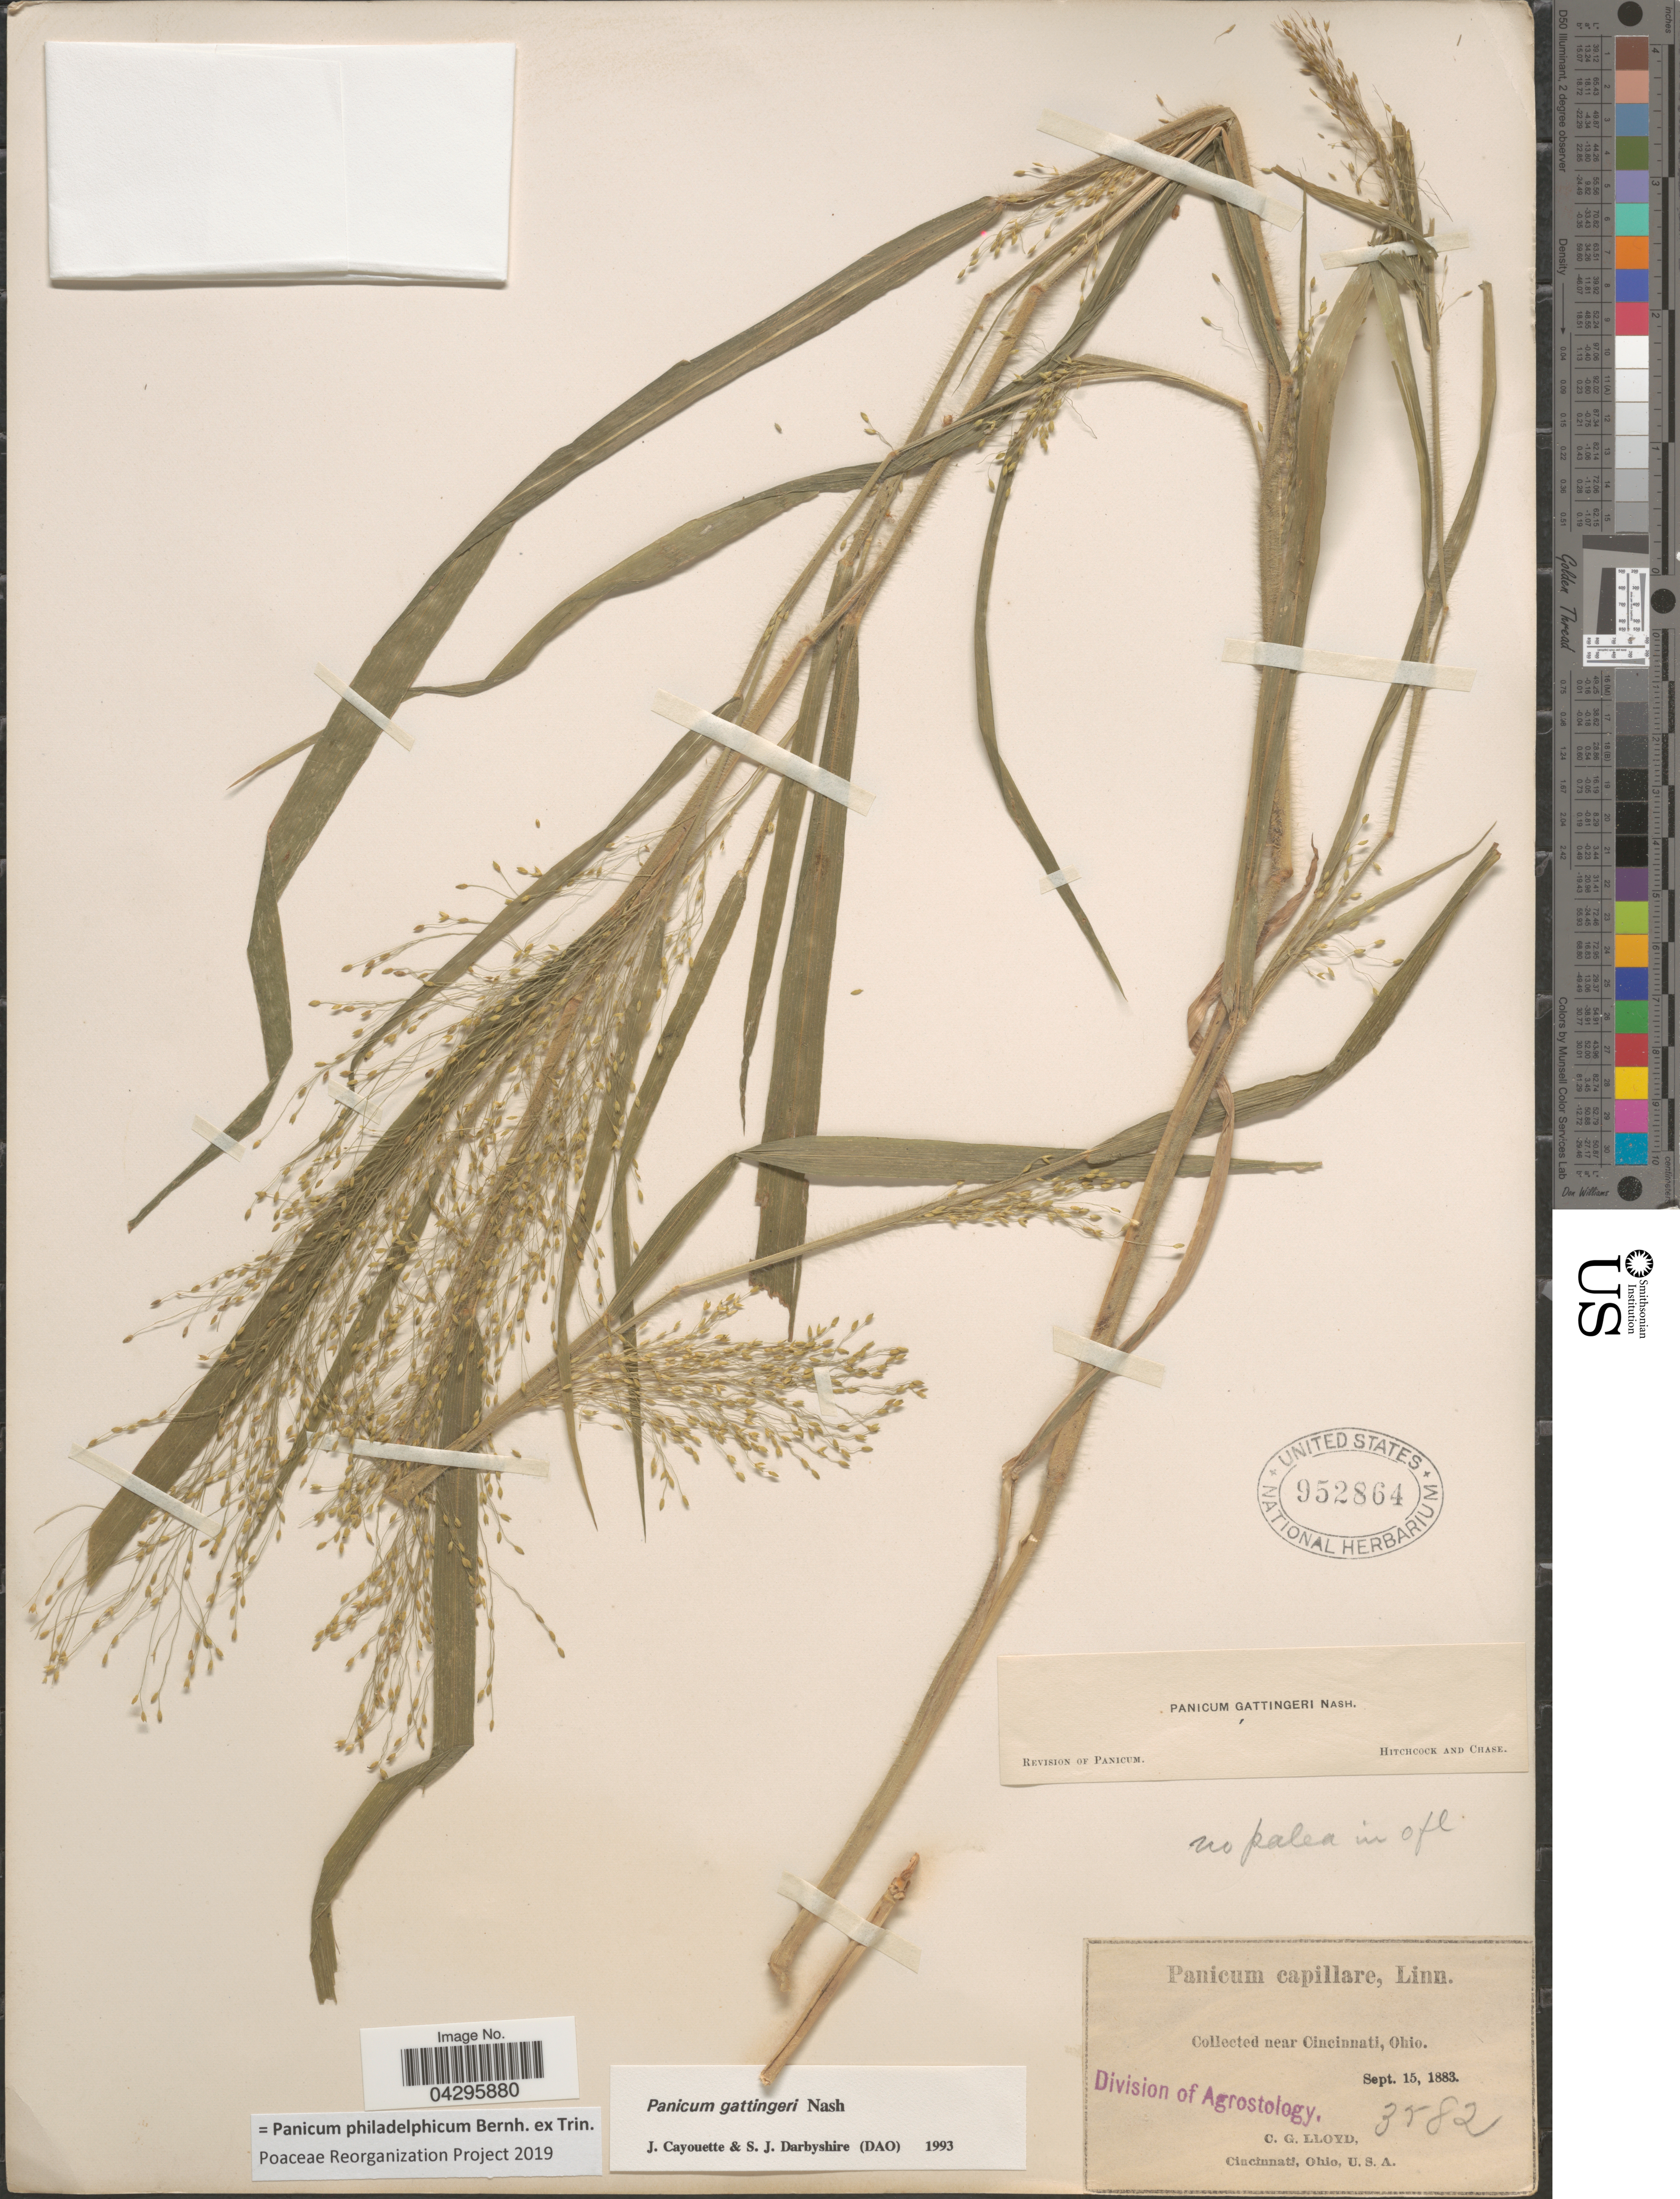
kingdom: Plantae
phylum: Tracheophyta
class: Liliopsida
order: Poales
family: Poaceae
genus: Panicum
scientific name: Panicum philadelphicum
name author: Bernh. ex Trin.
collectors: C. G. Lloyd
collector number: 3582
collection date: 1883-09-15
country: United States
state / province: Ohio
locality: Near Cincinnati.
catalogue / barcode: US 952864